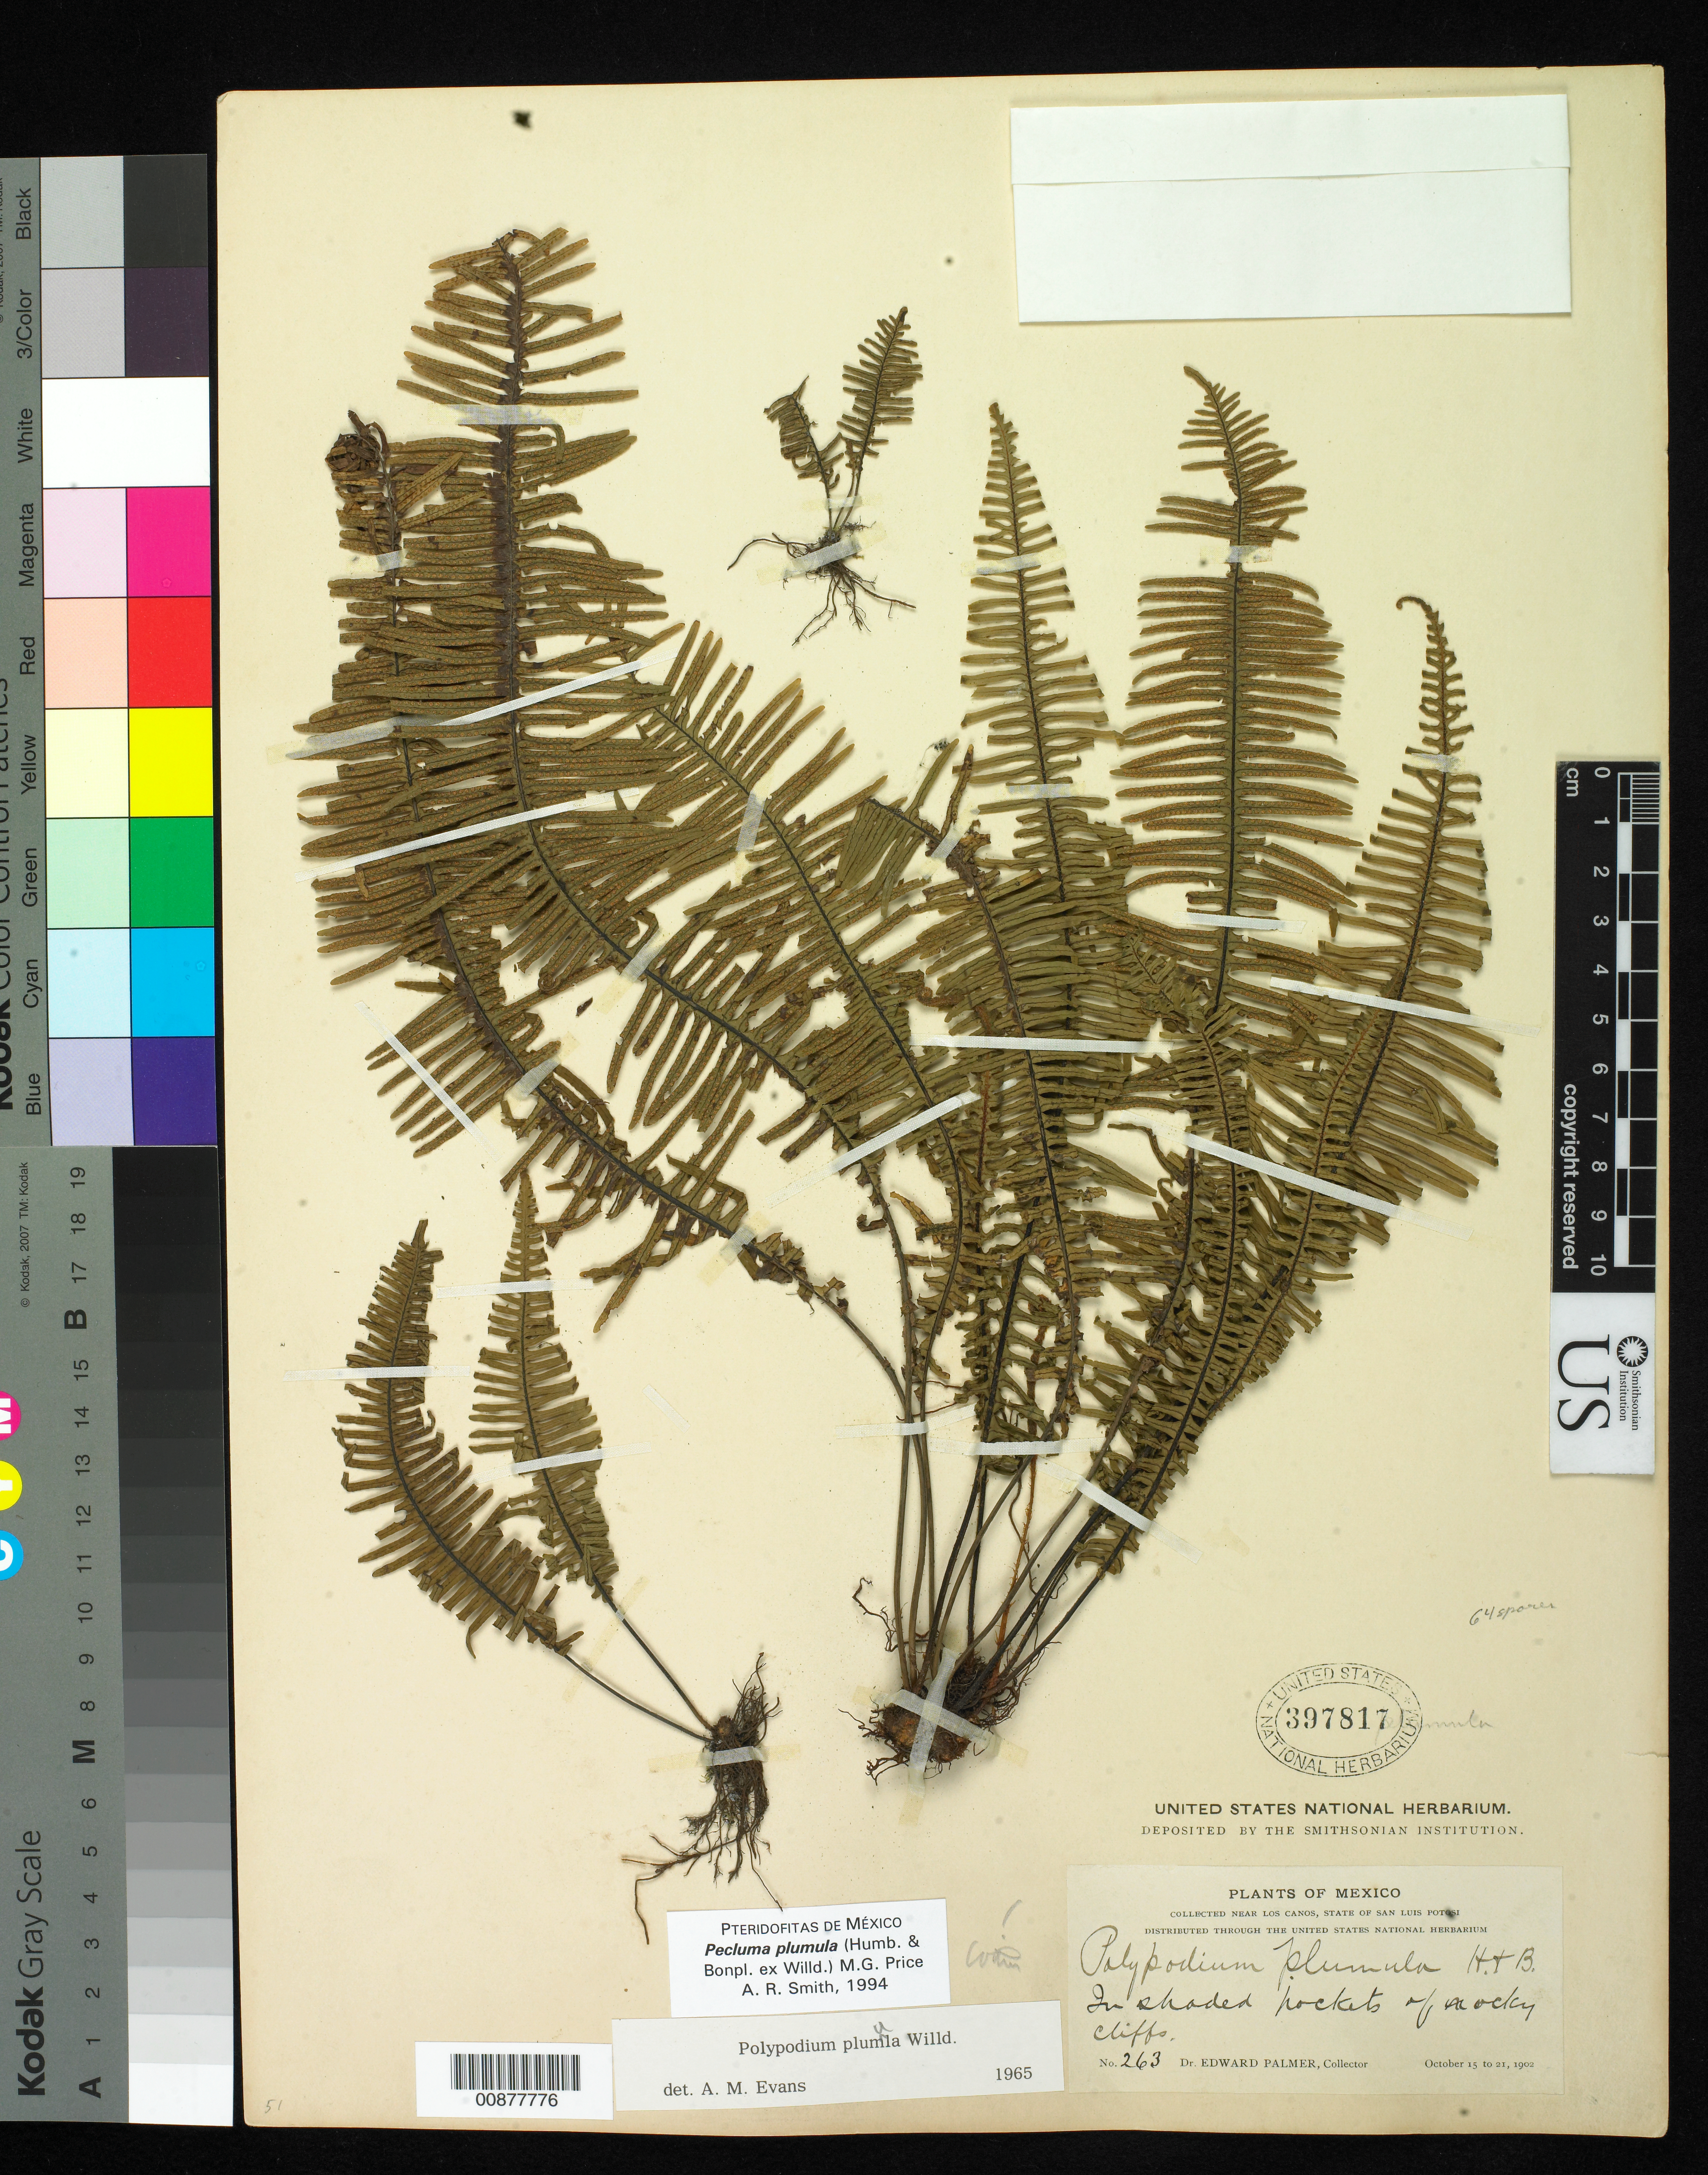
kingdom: Plantae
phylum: Tracheophyta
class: Polypodiopsida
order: Polypodiales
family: Polypodiaceae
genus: Pecluma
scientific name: Pecluma plumula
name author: (Humb. & Bonpl. ex Willd.) M.G. Price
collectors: E. Palmer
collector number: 263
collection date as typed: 15 Oct 1902 to 21 Oct 1902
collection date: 1902-10-15/1902-10-21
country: Mexico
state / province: San Luis Potosí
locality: Near Los Canos, San Luis Potosí.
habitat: In shaded pockets of rocky cliffs.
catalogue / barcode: US 397817